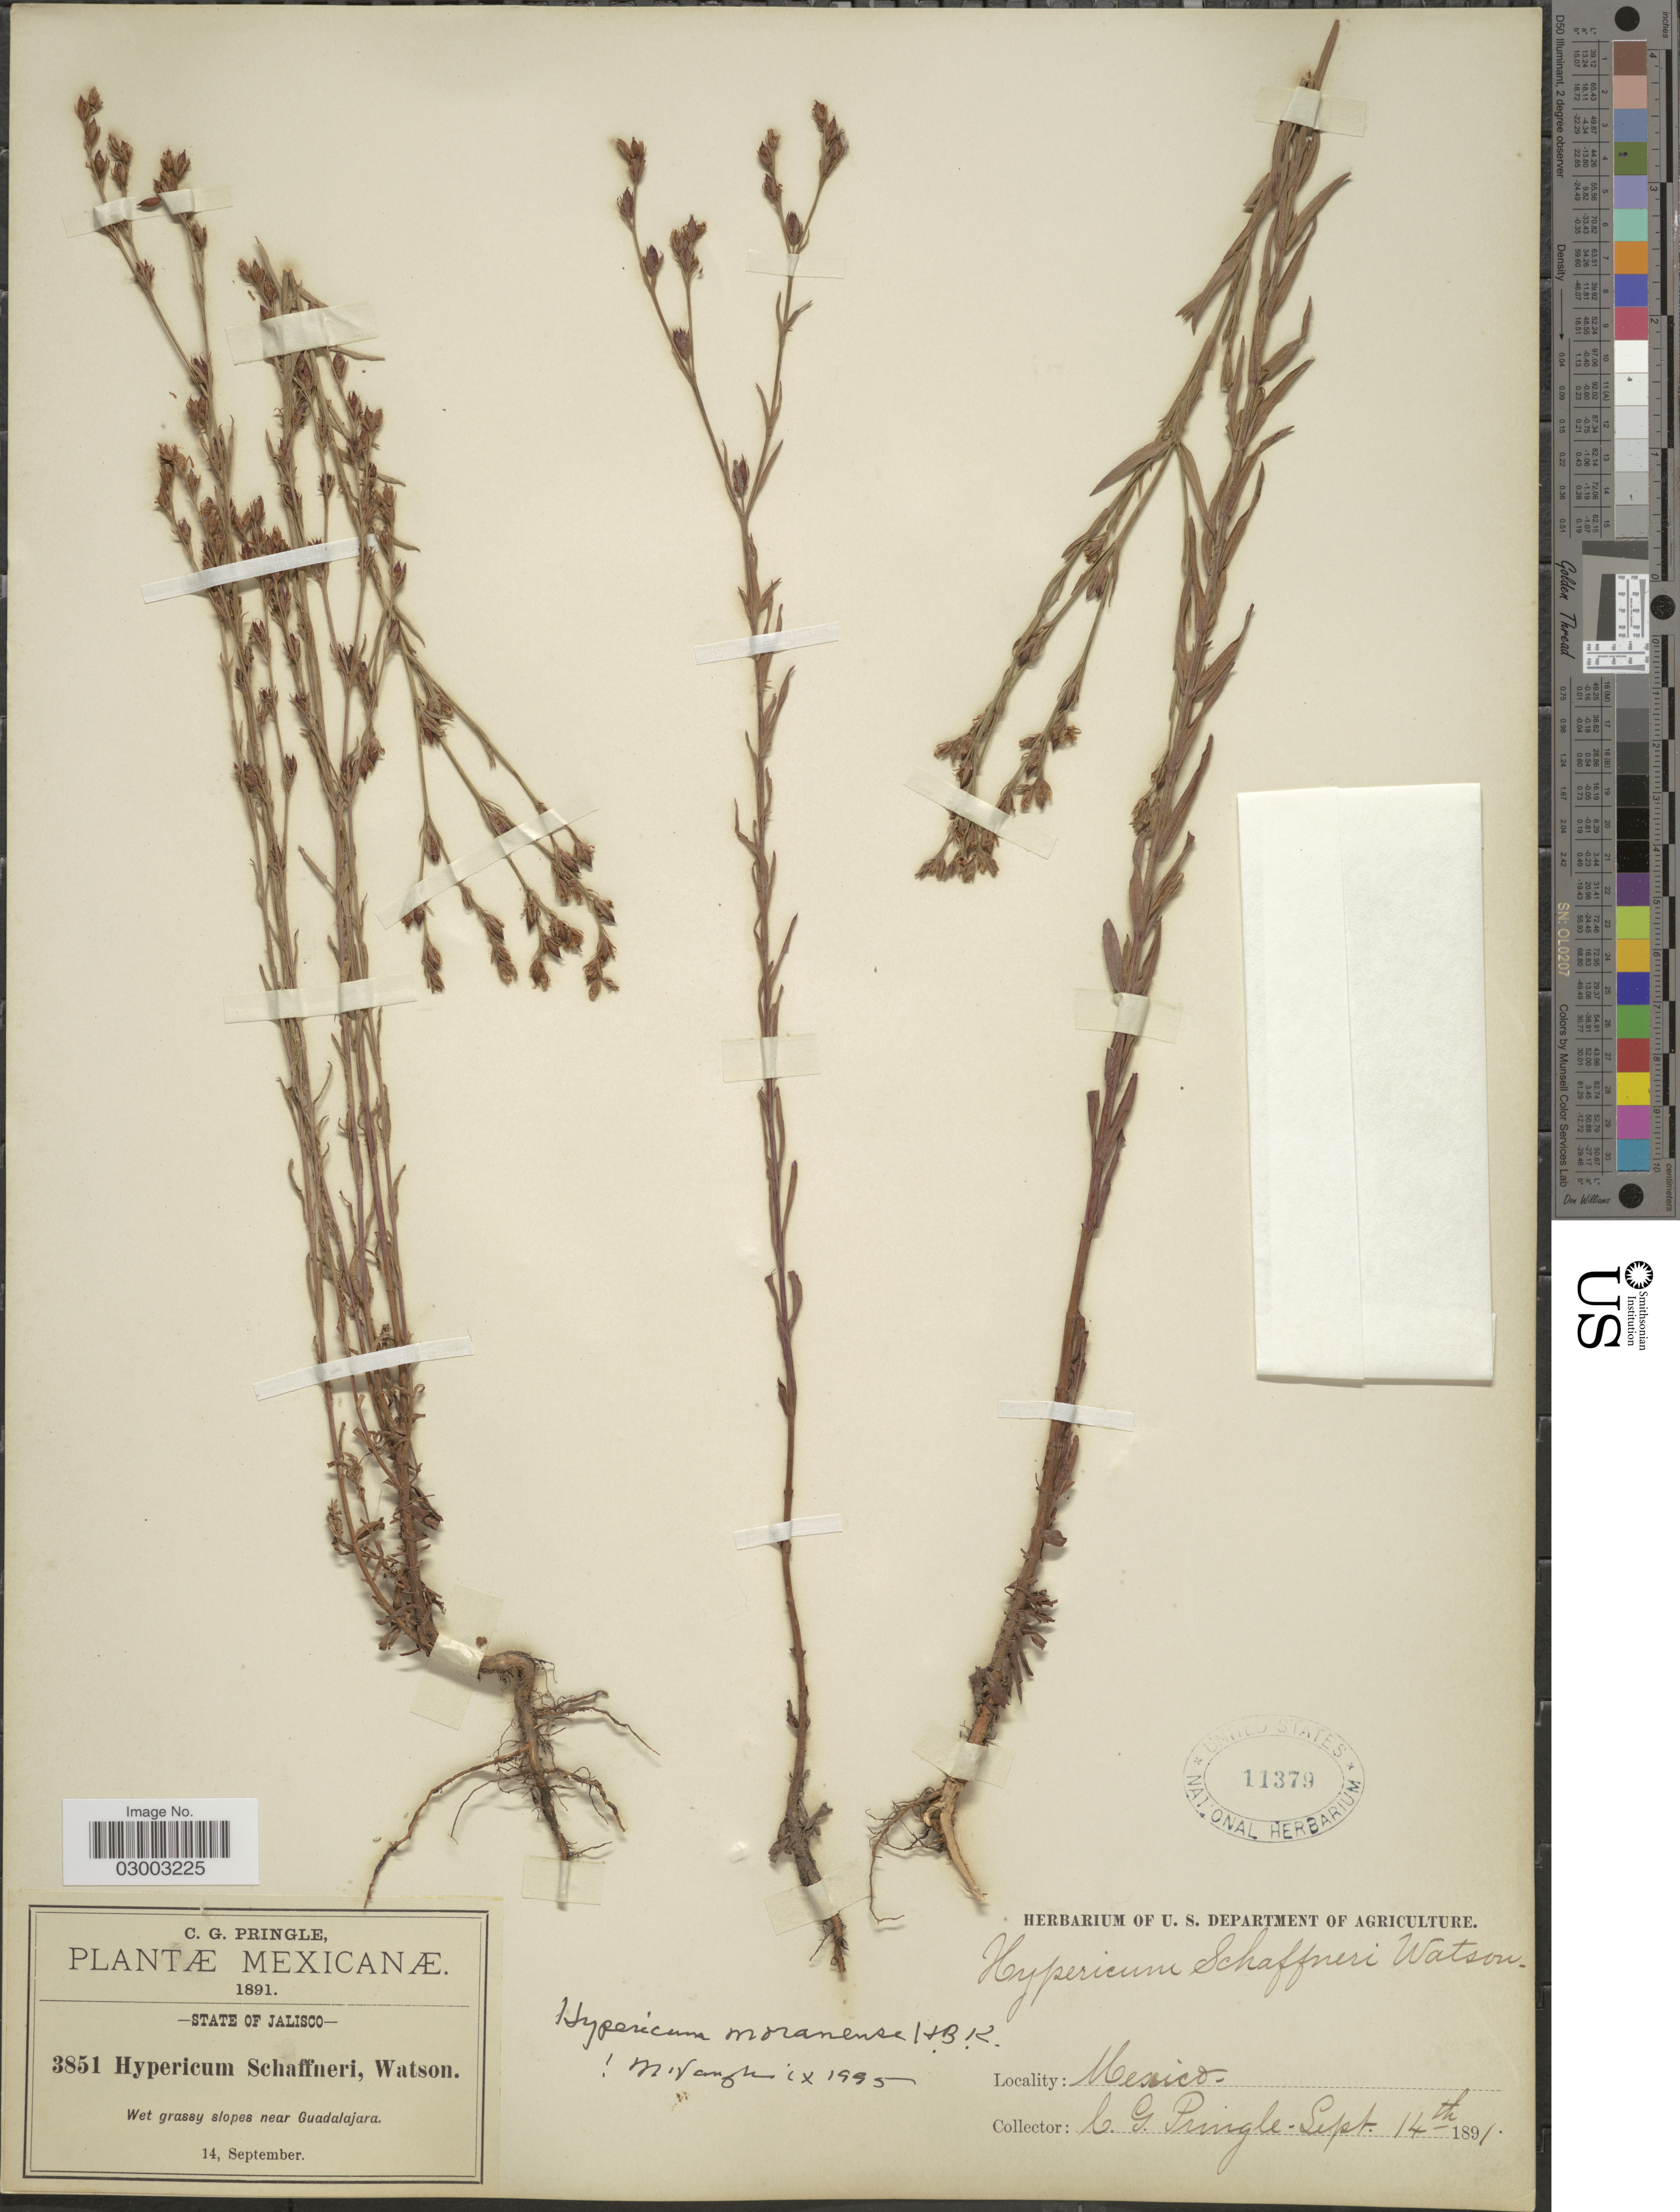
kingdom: Plantae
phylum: Tracheophyta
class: Magnoliopsida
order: Malpighiales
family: Hypericaceae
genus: Hypericum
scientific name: Hypericum moranense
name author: Kunth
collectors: C. G. Pringle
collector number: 3851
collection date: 1891-09-14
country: Mexico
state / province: Jalisco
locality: State of Jalisco. Wet grassy slopes near Guadalajara.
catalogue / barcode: US 11379